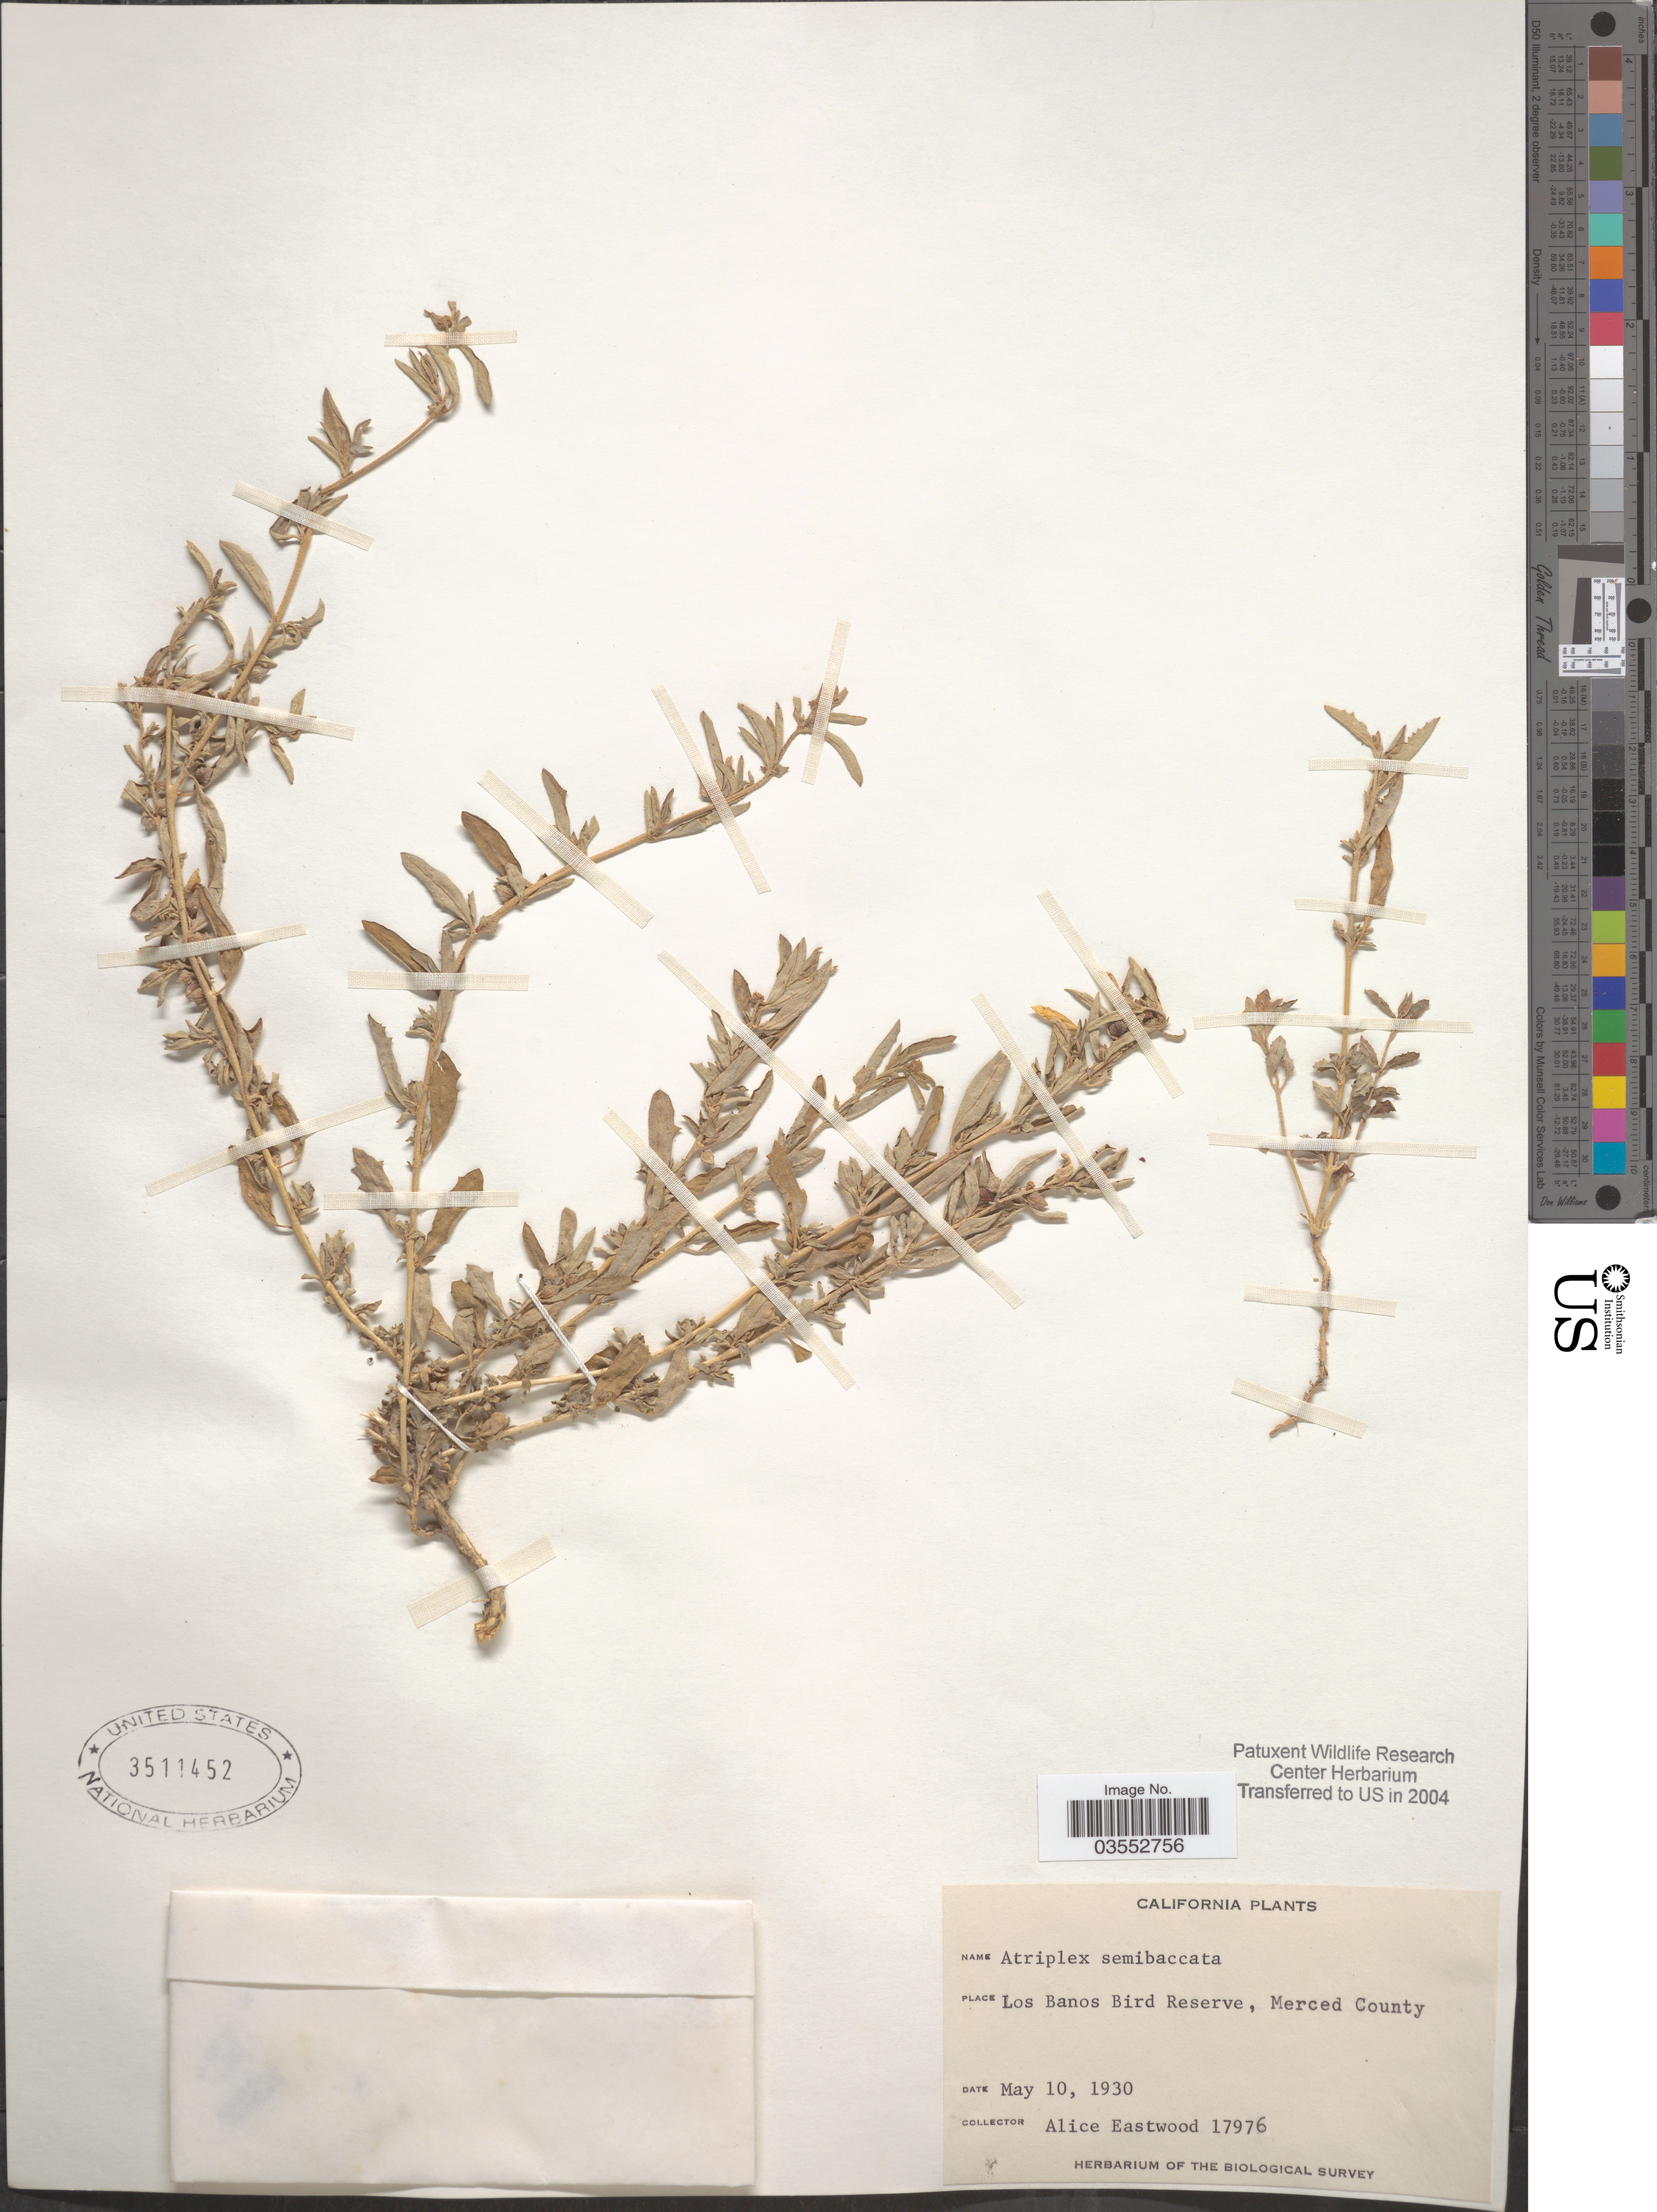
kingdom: Plantae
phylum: Tracheophyta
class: Magnoliopsida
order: Caryophyllales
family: Amaranthaceae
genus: Atriplex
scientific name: Atriplex semibaccata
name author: R. Br.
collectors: A. Eastwood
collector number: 17976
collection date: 1930-05-10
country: United States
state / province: California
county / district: Merced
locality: Los Banos Bird Reserve, Merced County.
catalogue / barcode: US 3511452